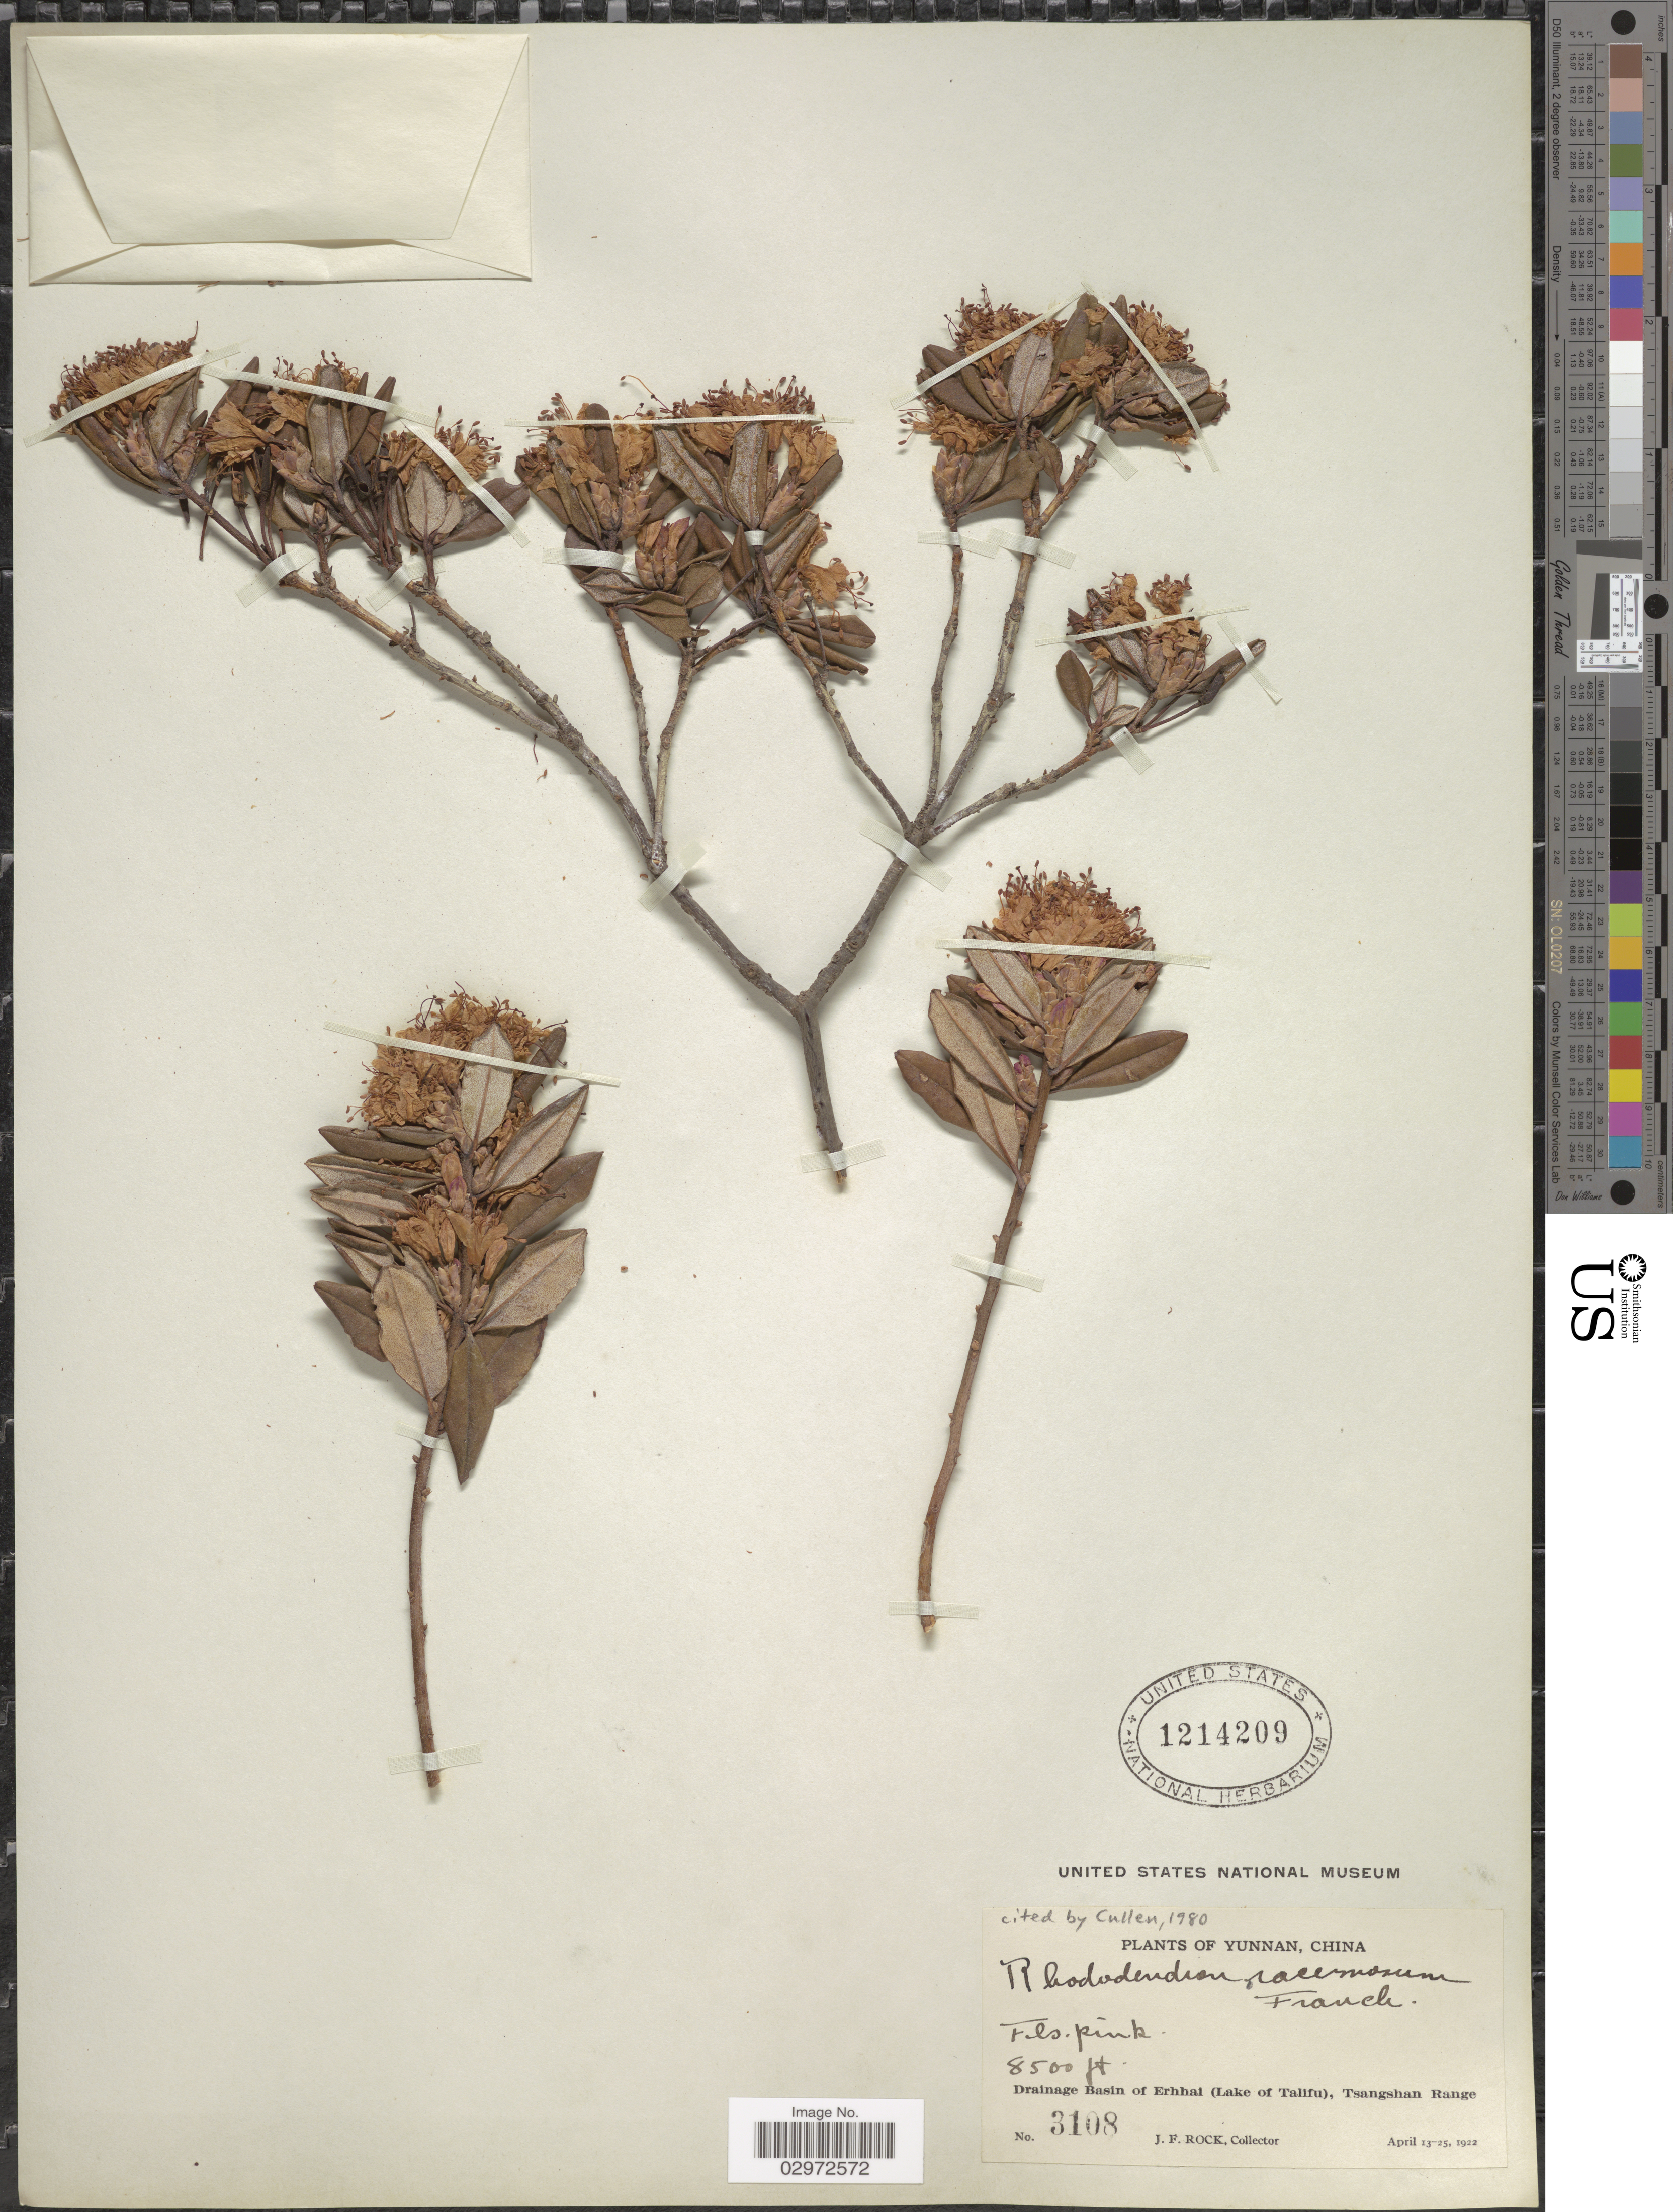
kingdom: Plantae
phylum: Tracheophyta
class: Magnoliopsida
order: Ericales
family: Ericaceae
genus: Rhododendron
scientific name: Rhododendron racemosum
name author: Franch.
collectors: J. Rock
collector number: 3108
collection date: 1922-04-13/1922-04-25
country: China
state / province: Yunnan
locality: Drainage Basin of Erhhai (Lake of Talifu), Tsangshan Range.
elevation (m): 2591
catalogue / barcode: US 1214209